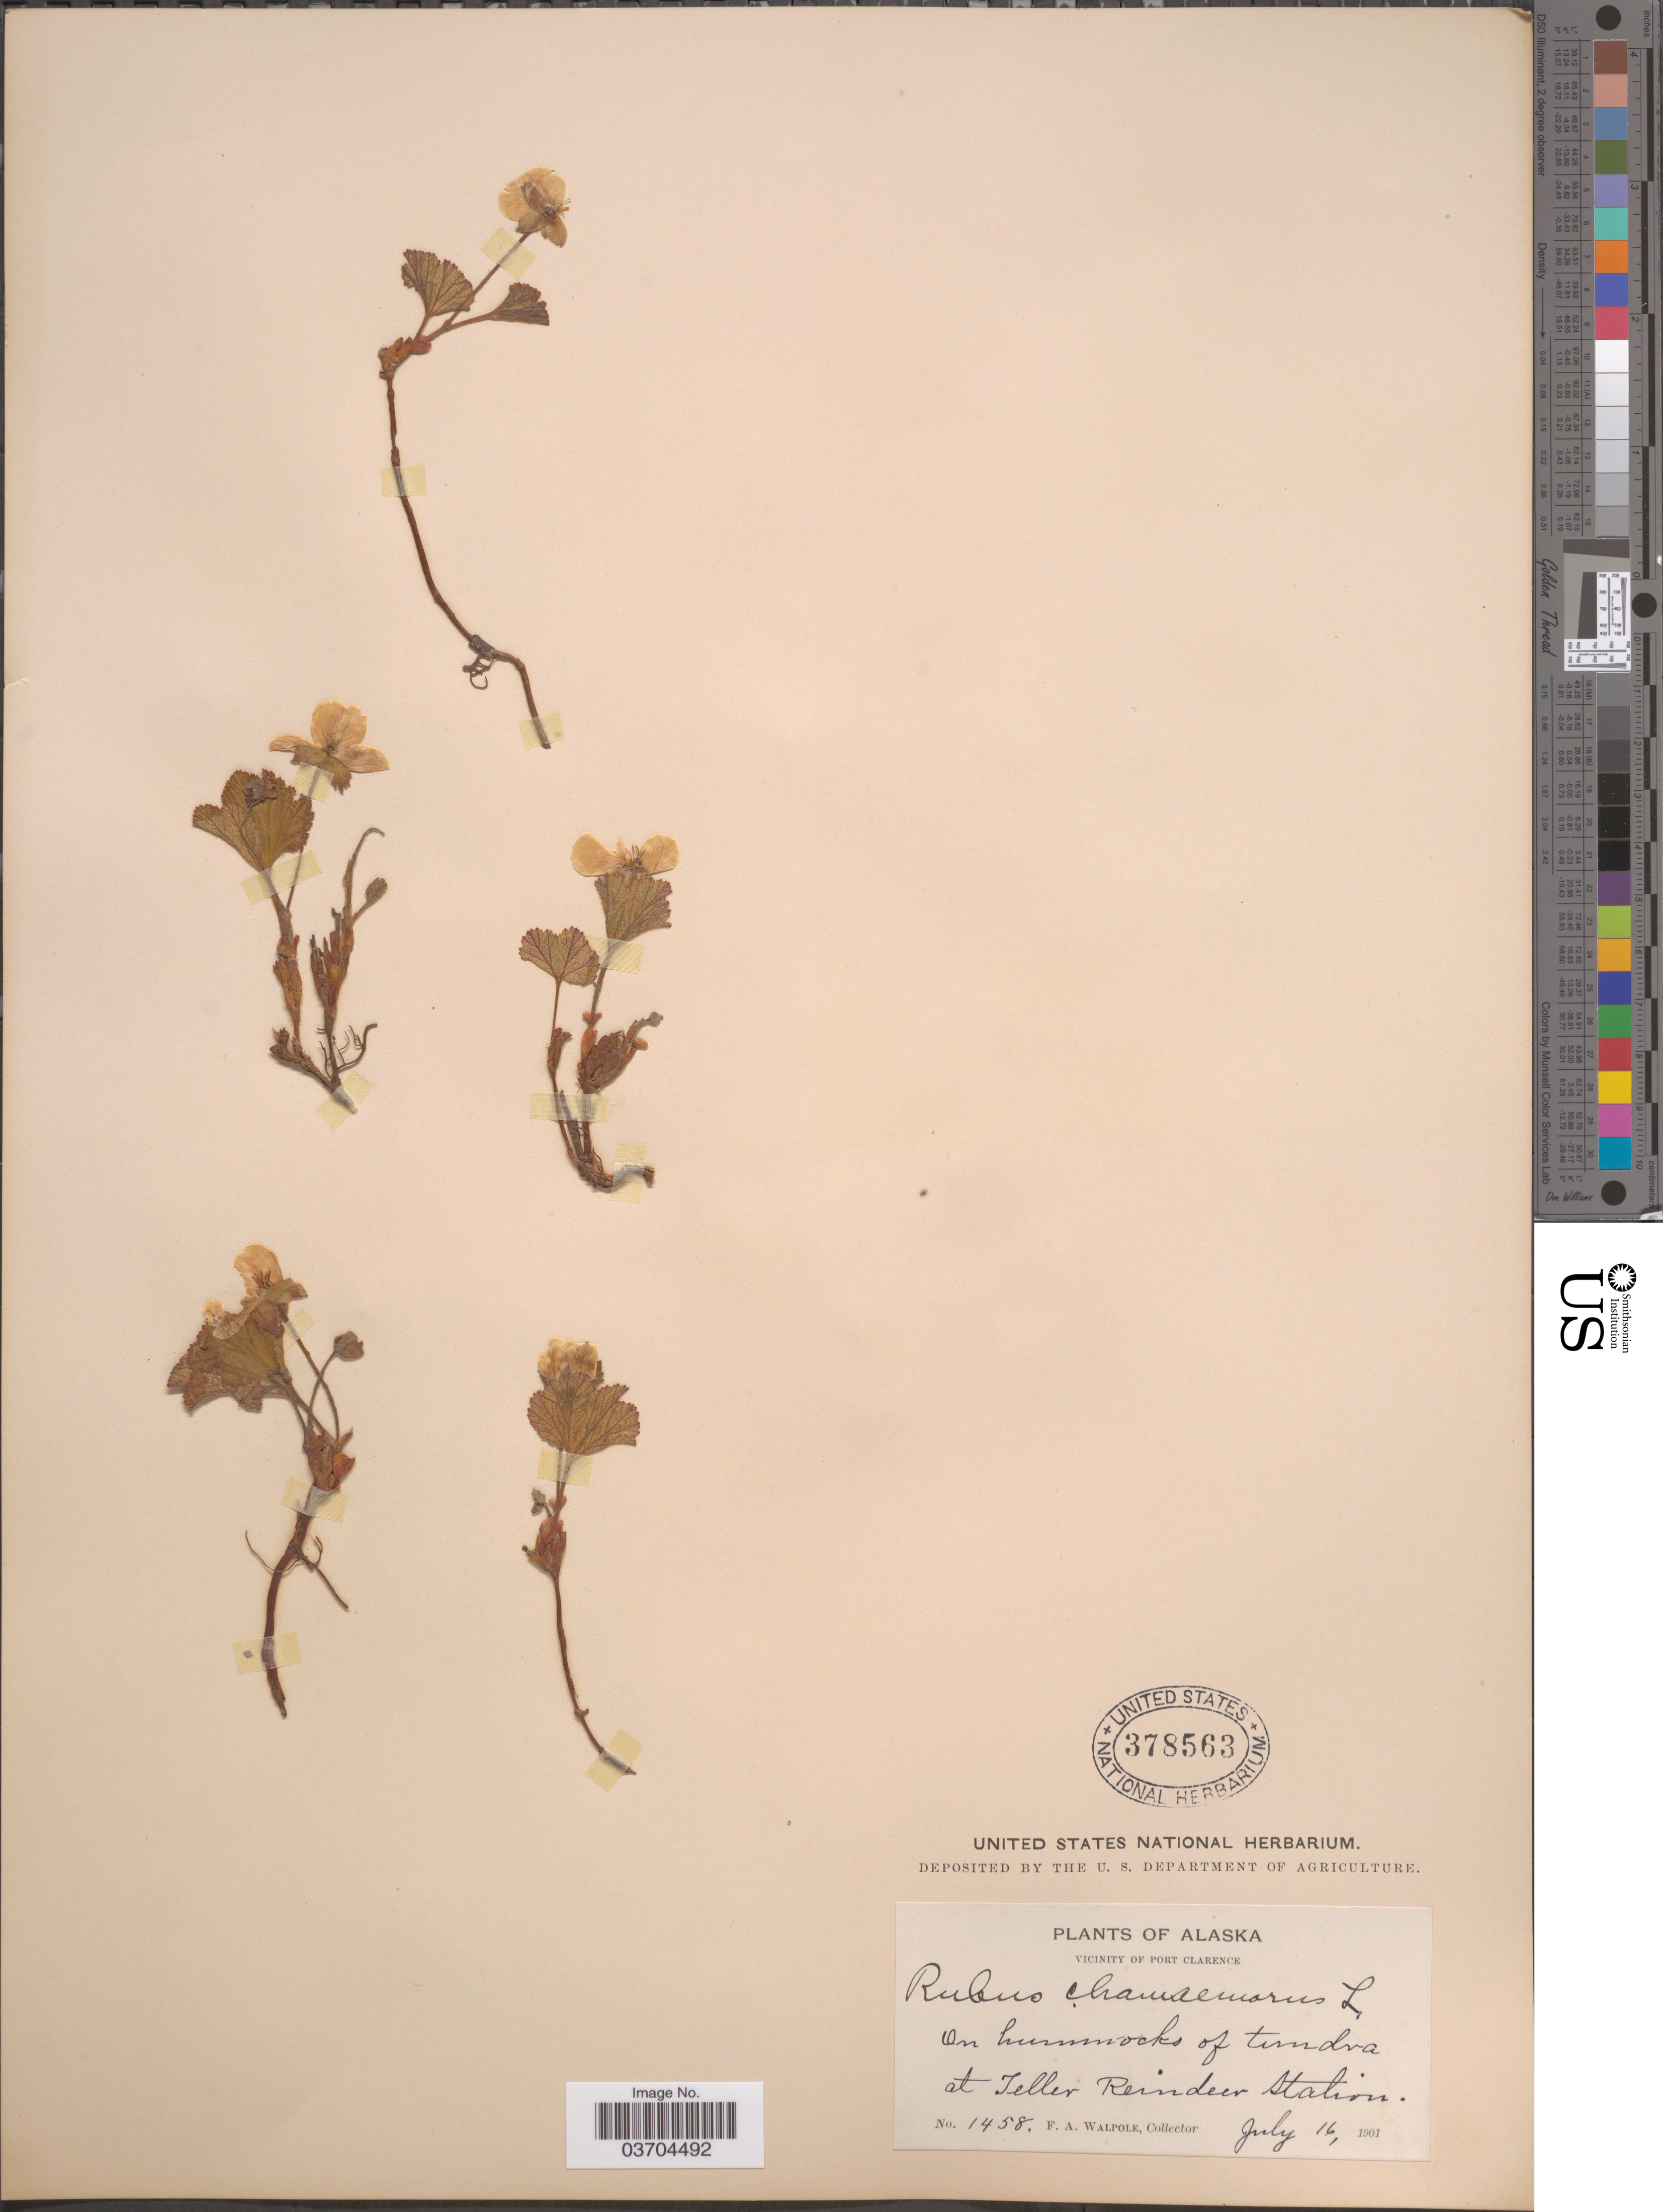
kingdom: Plantae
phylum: Tracheophyta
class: Magnoliopsida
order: Rosales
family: Rosaceae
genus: Rubus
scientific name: Rubus chamaemorus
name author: L.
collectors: F. Walpole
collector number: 1458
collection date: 1901-07-16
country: United States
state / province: Alaska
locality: Vicinity of Port Clarence. On hummocks of tundra at Teller Reindeer Station.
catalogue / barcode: US 378563